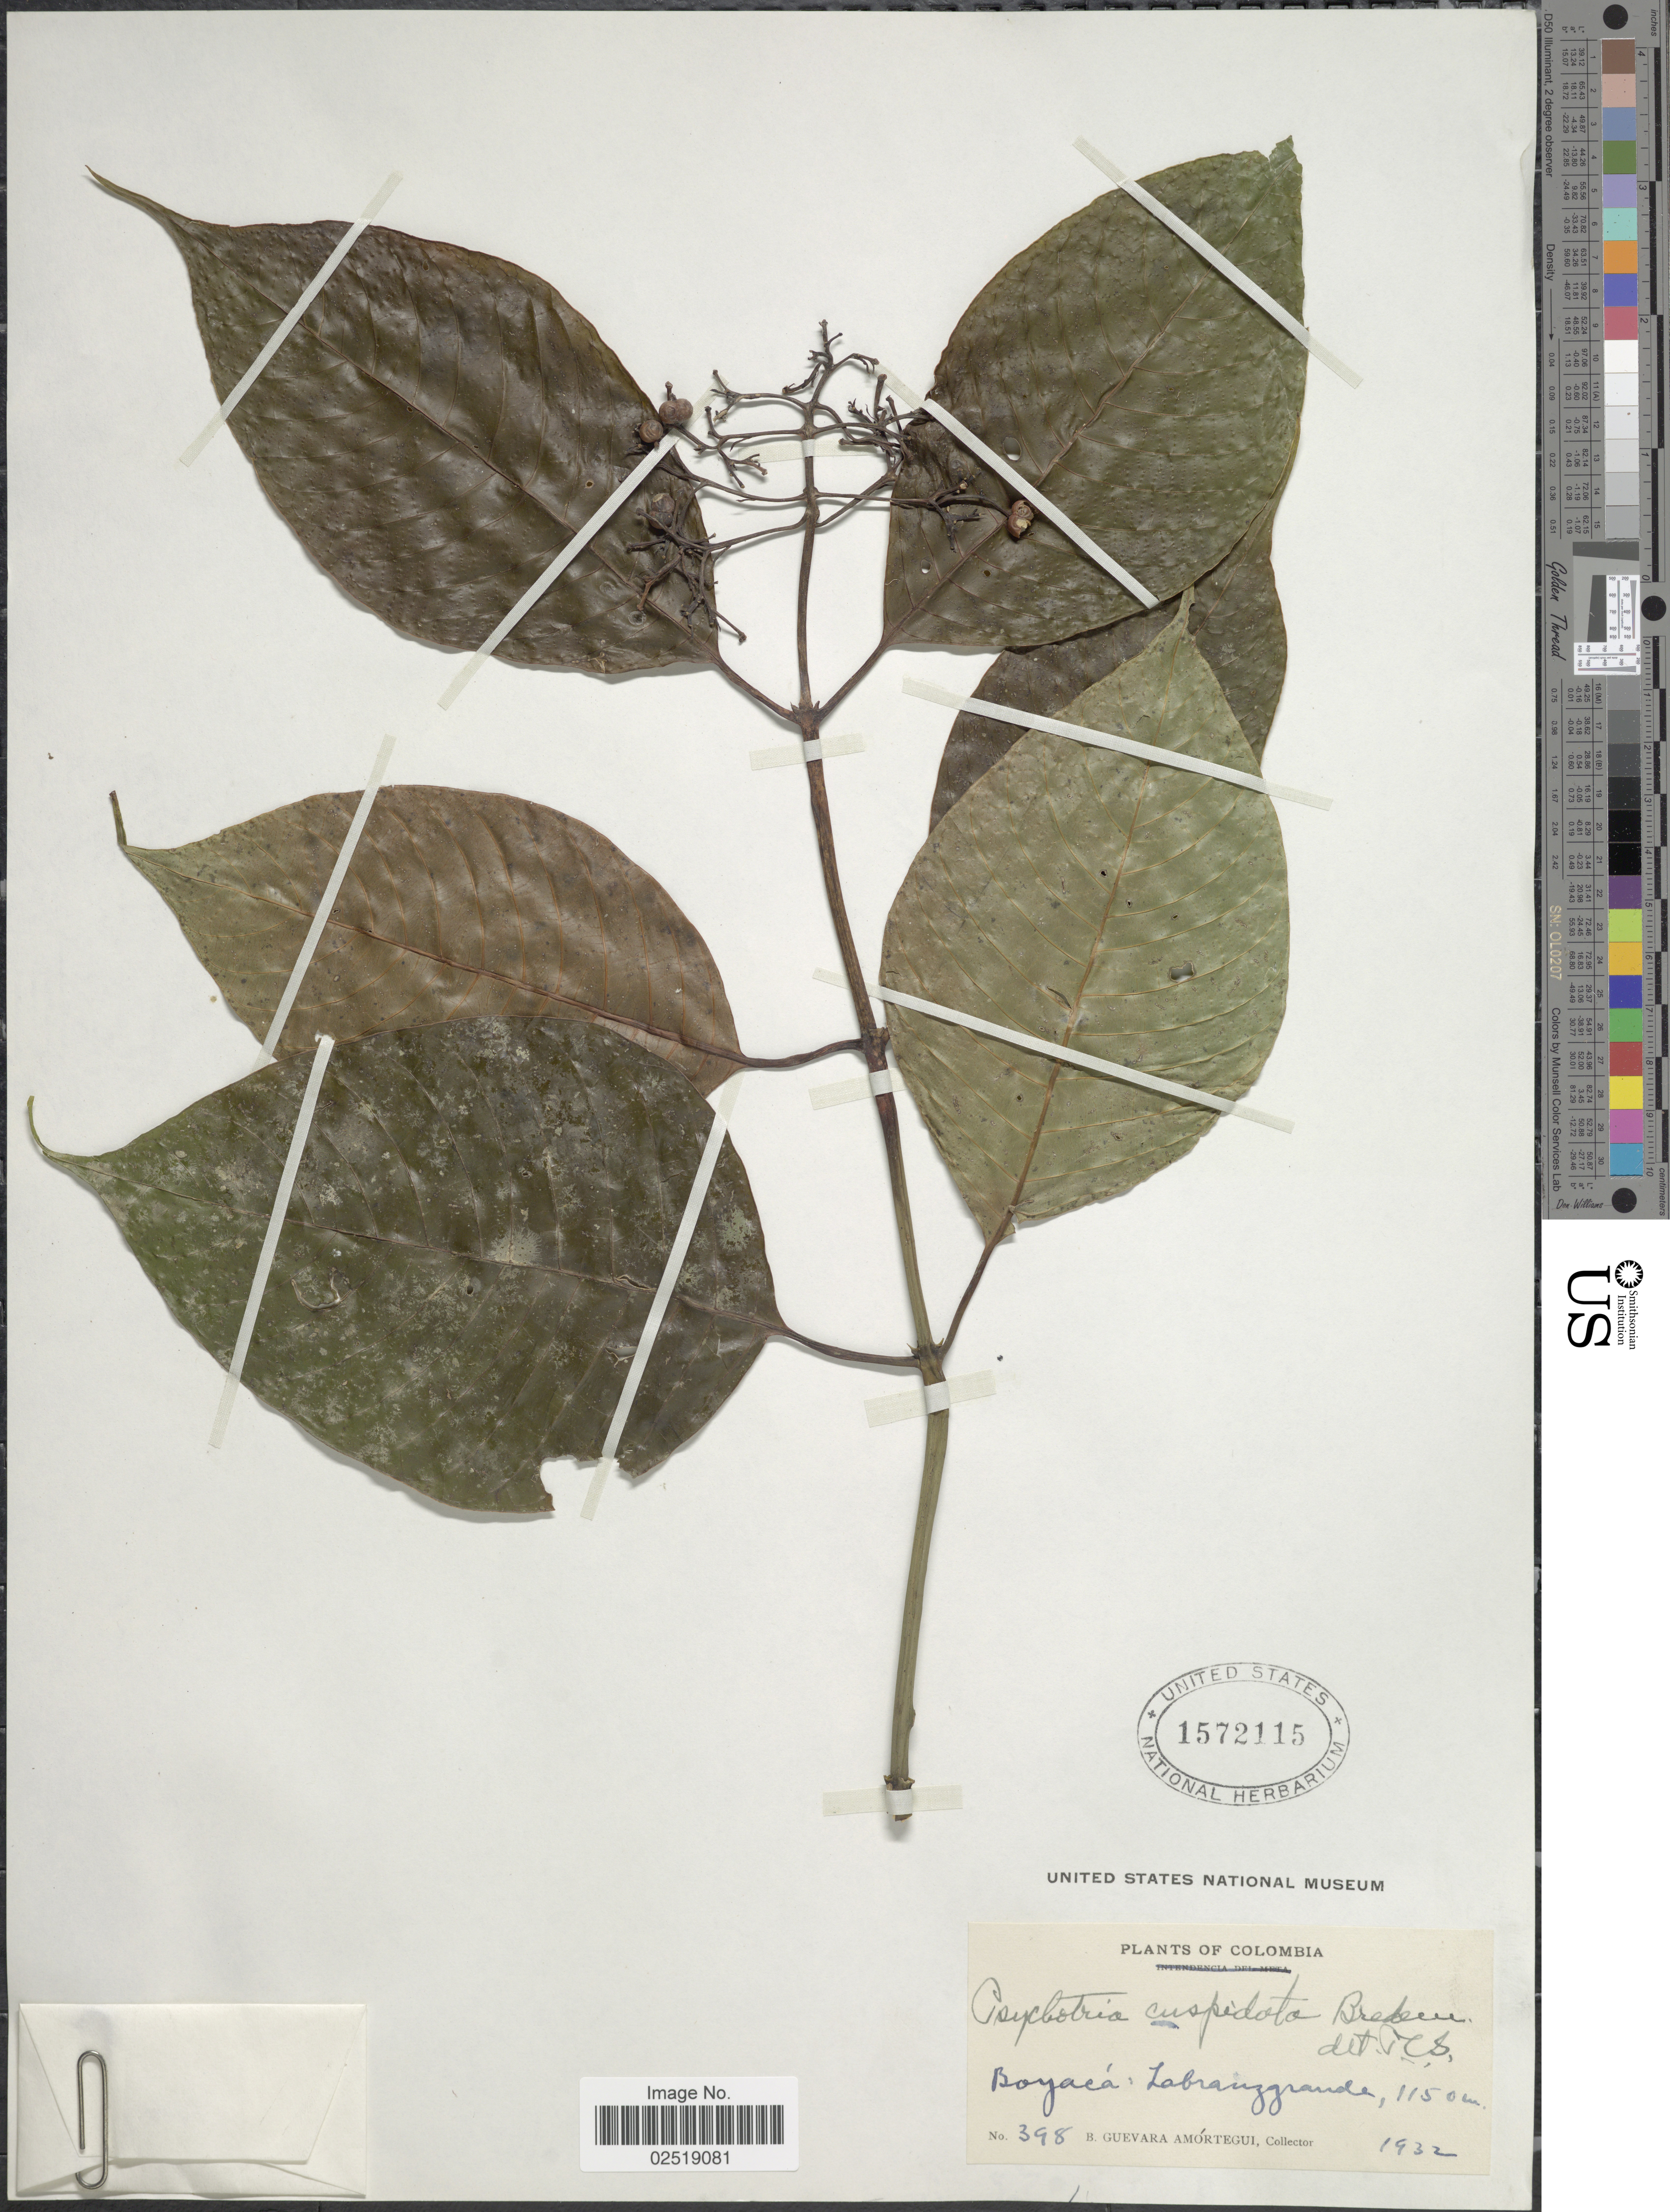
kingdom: Plantae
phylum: Tracheophyta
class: Magnoliopsida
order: Gentianales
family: Rubiaceae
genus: Psychotria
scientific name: Psychotria cuspidata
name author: Bredem. ex Schult.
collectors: B. Guevara Amortegui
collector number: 398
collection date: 1932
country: Colombia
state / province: Boyacá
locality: Boyaca: Labrauzgrande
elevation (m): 1150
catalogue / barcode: US 1572115